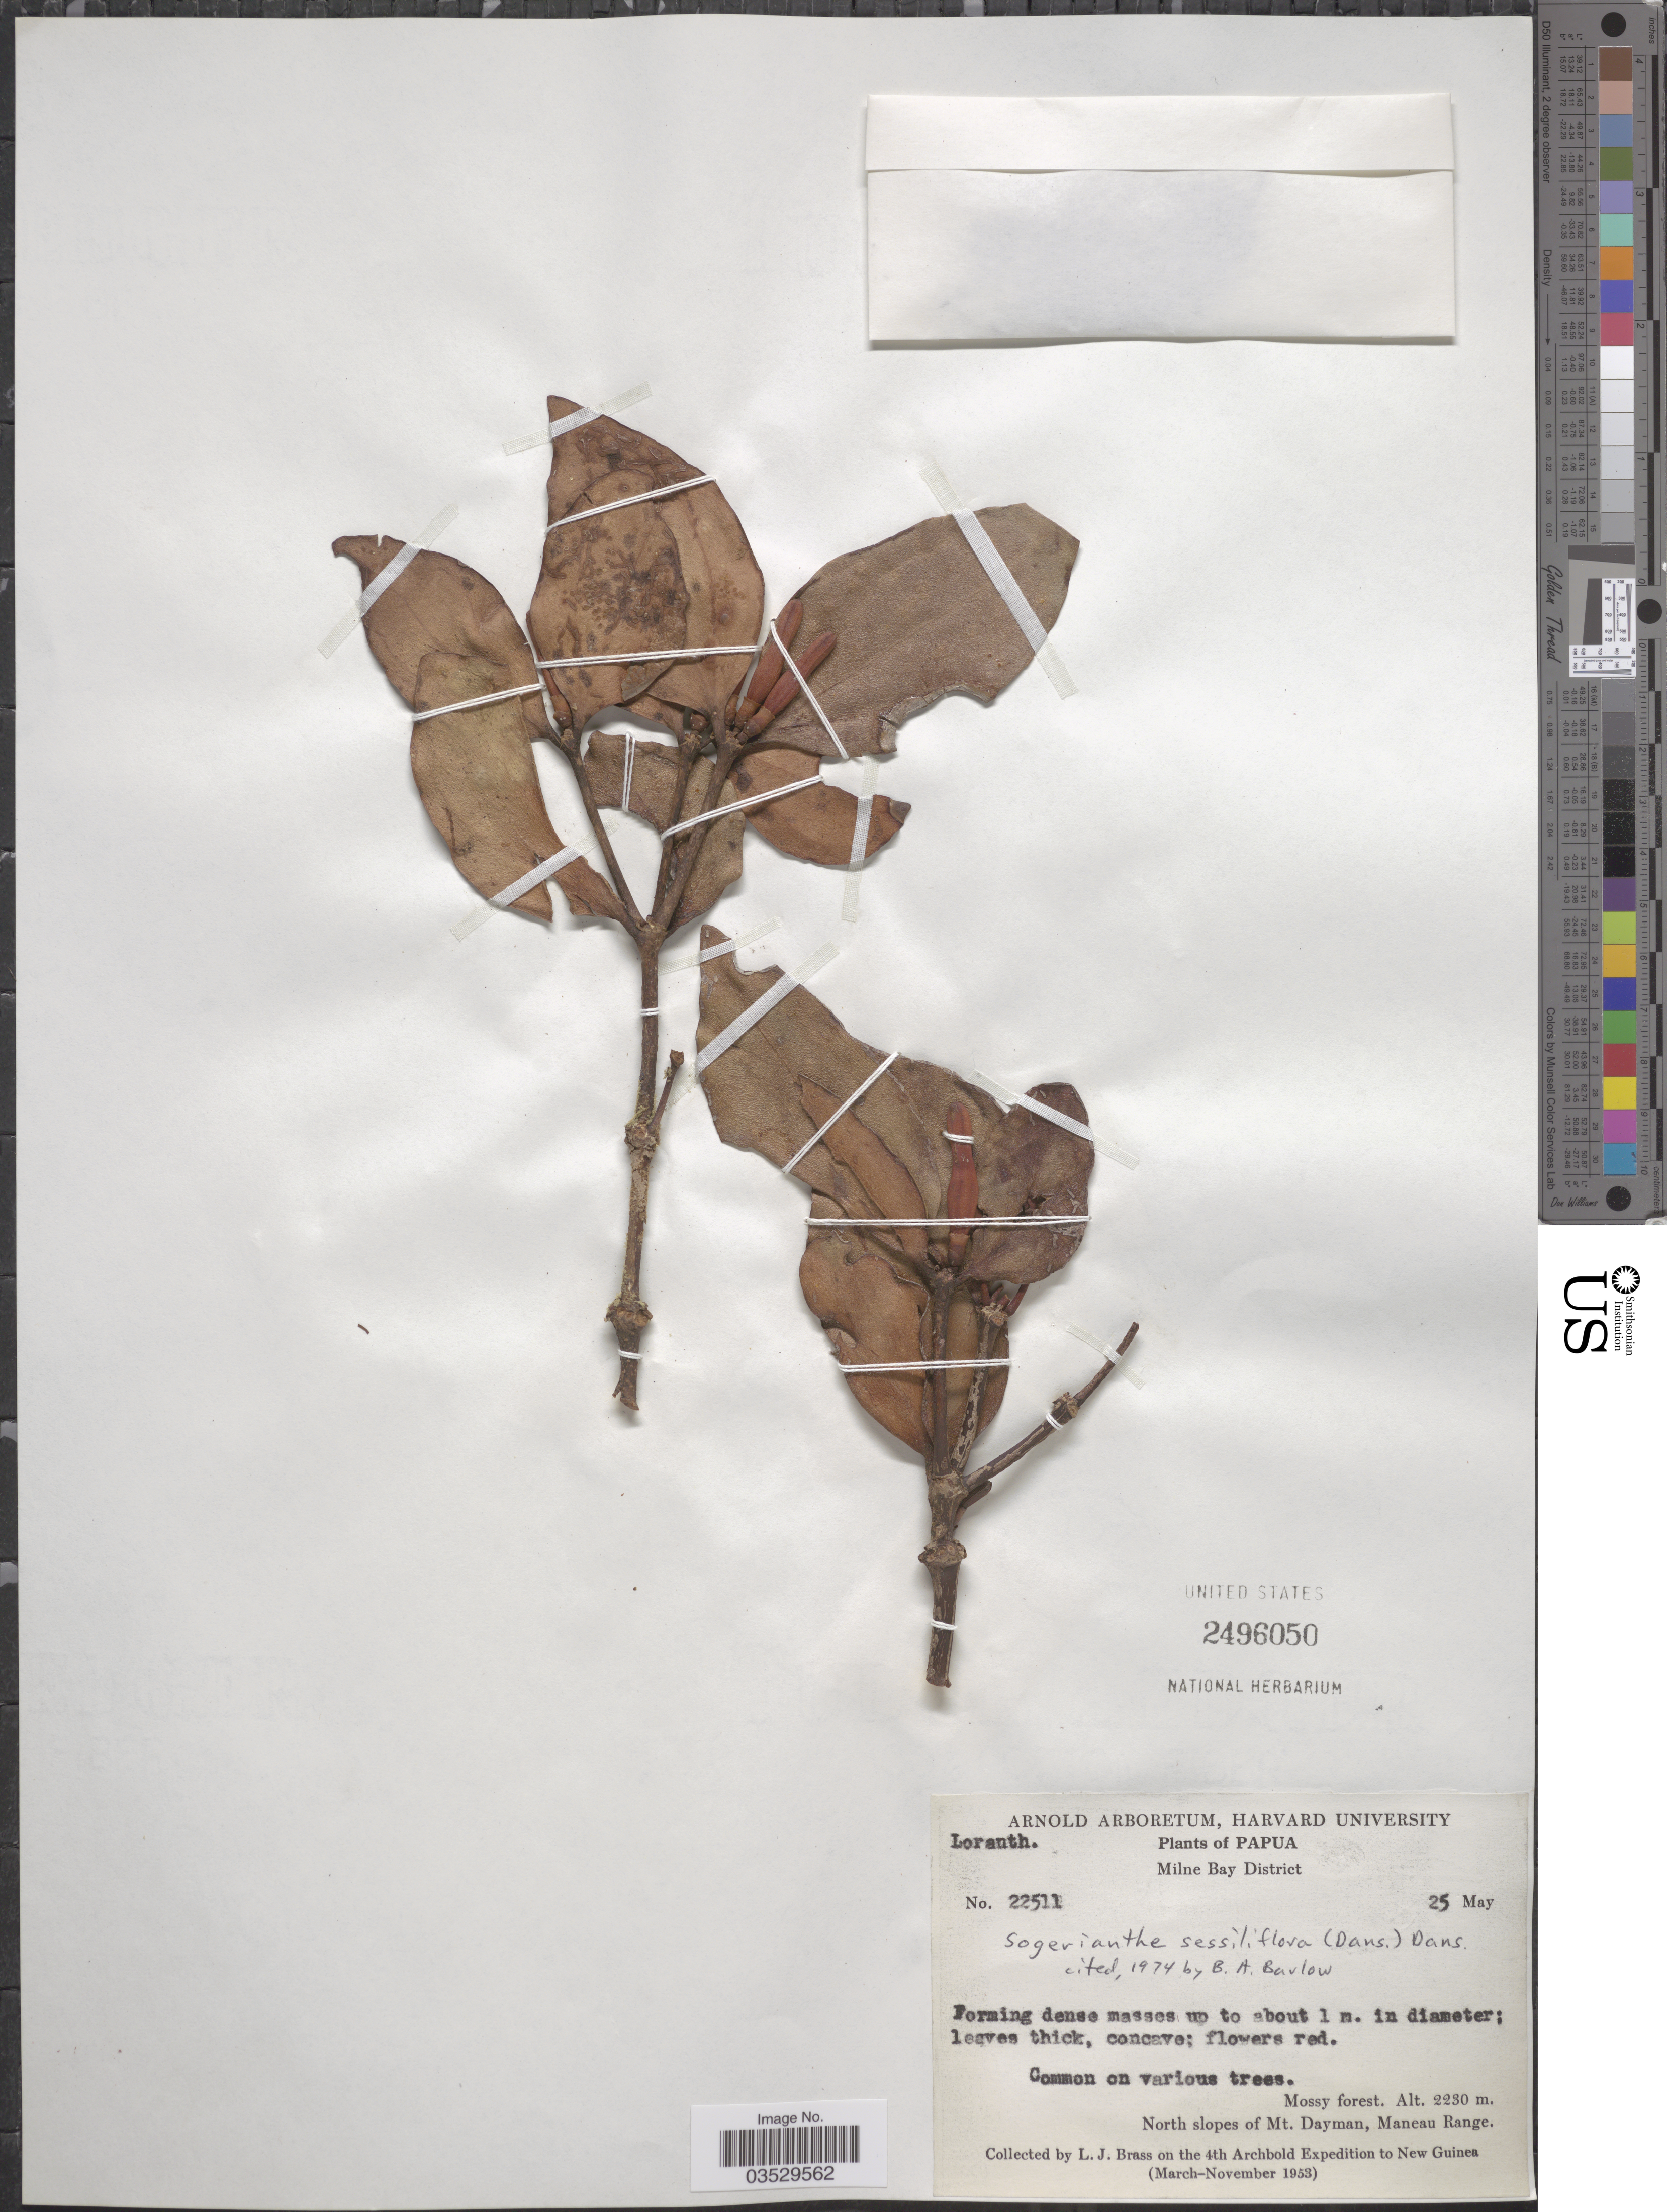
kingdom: Plantae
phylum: Tracheophyta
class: Magnoliopsida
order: Santalales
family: Loranthaceae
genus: Sogerianthe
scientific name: Sogerianthe sessiliflora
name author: (Danser) Danser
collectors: L. J. Brass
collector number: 22511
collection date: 1953-05-25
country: Papua New Guinea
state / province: Milne Bay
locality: Papua. Milne Bay District. North slopes of Mt. Dayman, Maneau Range, New Guinea.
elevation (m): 2230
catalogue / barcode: US 2496050